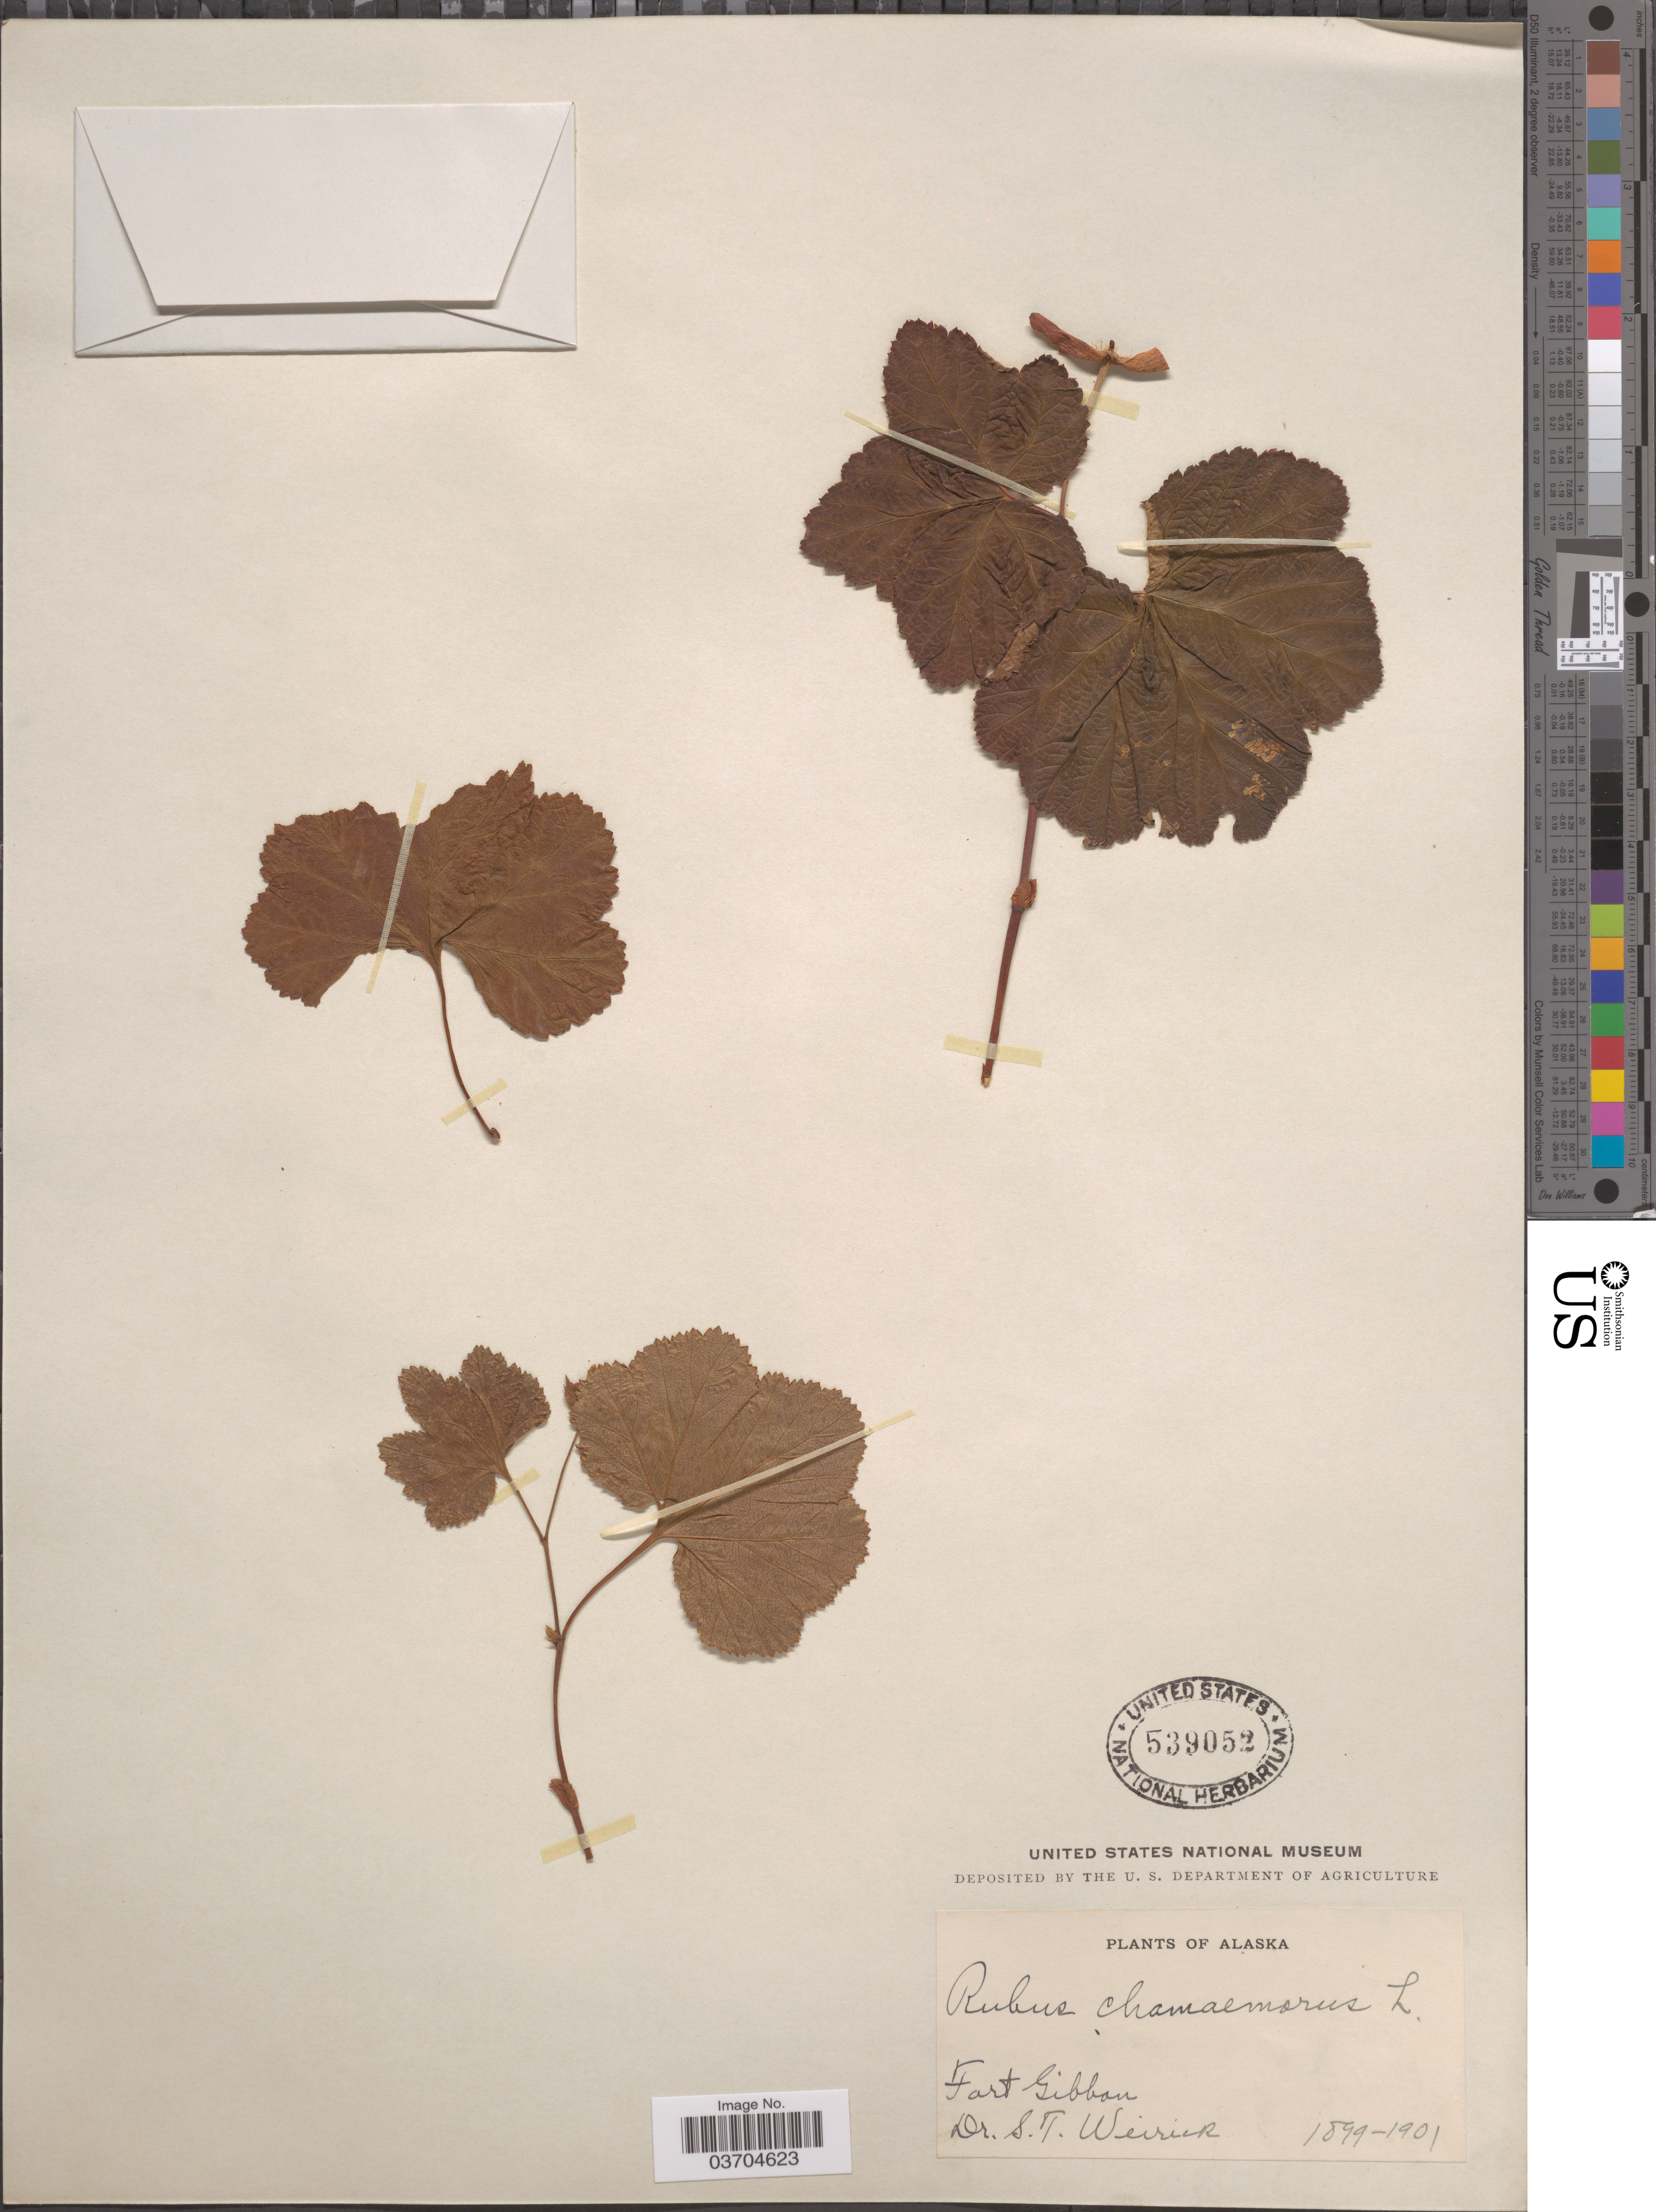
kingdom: Plantae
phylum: Tracheophyta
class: Magnoliopsida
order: Rosales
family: Rosaceae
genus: Rubus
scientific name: Rubus chamaemorus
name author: L.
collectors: S. Weirick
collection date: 1899/1901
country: United States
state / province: Alaska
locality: Fort Gibbon.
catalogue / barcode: US 539052